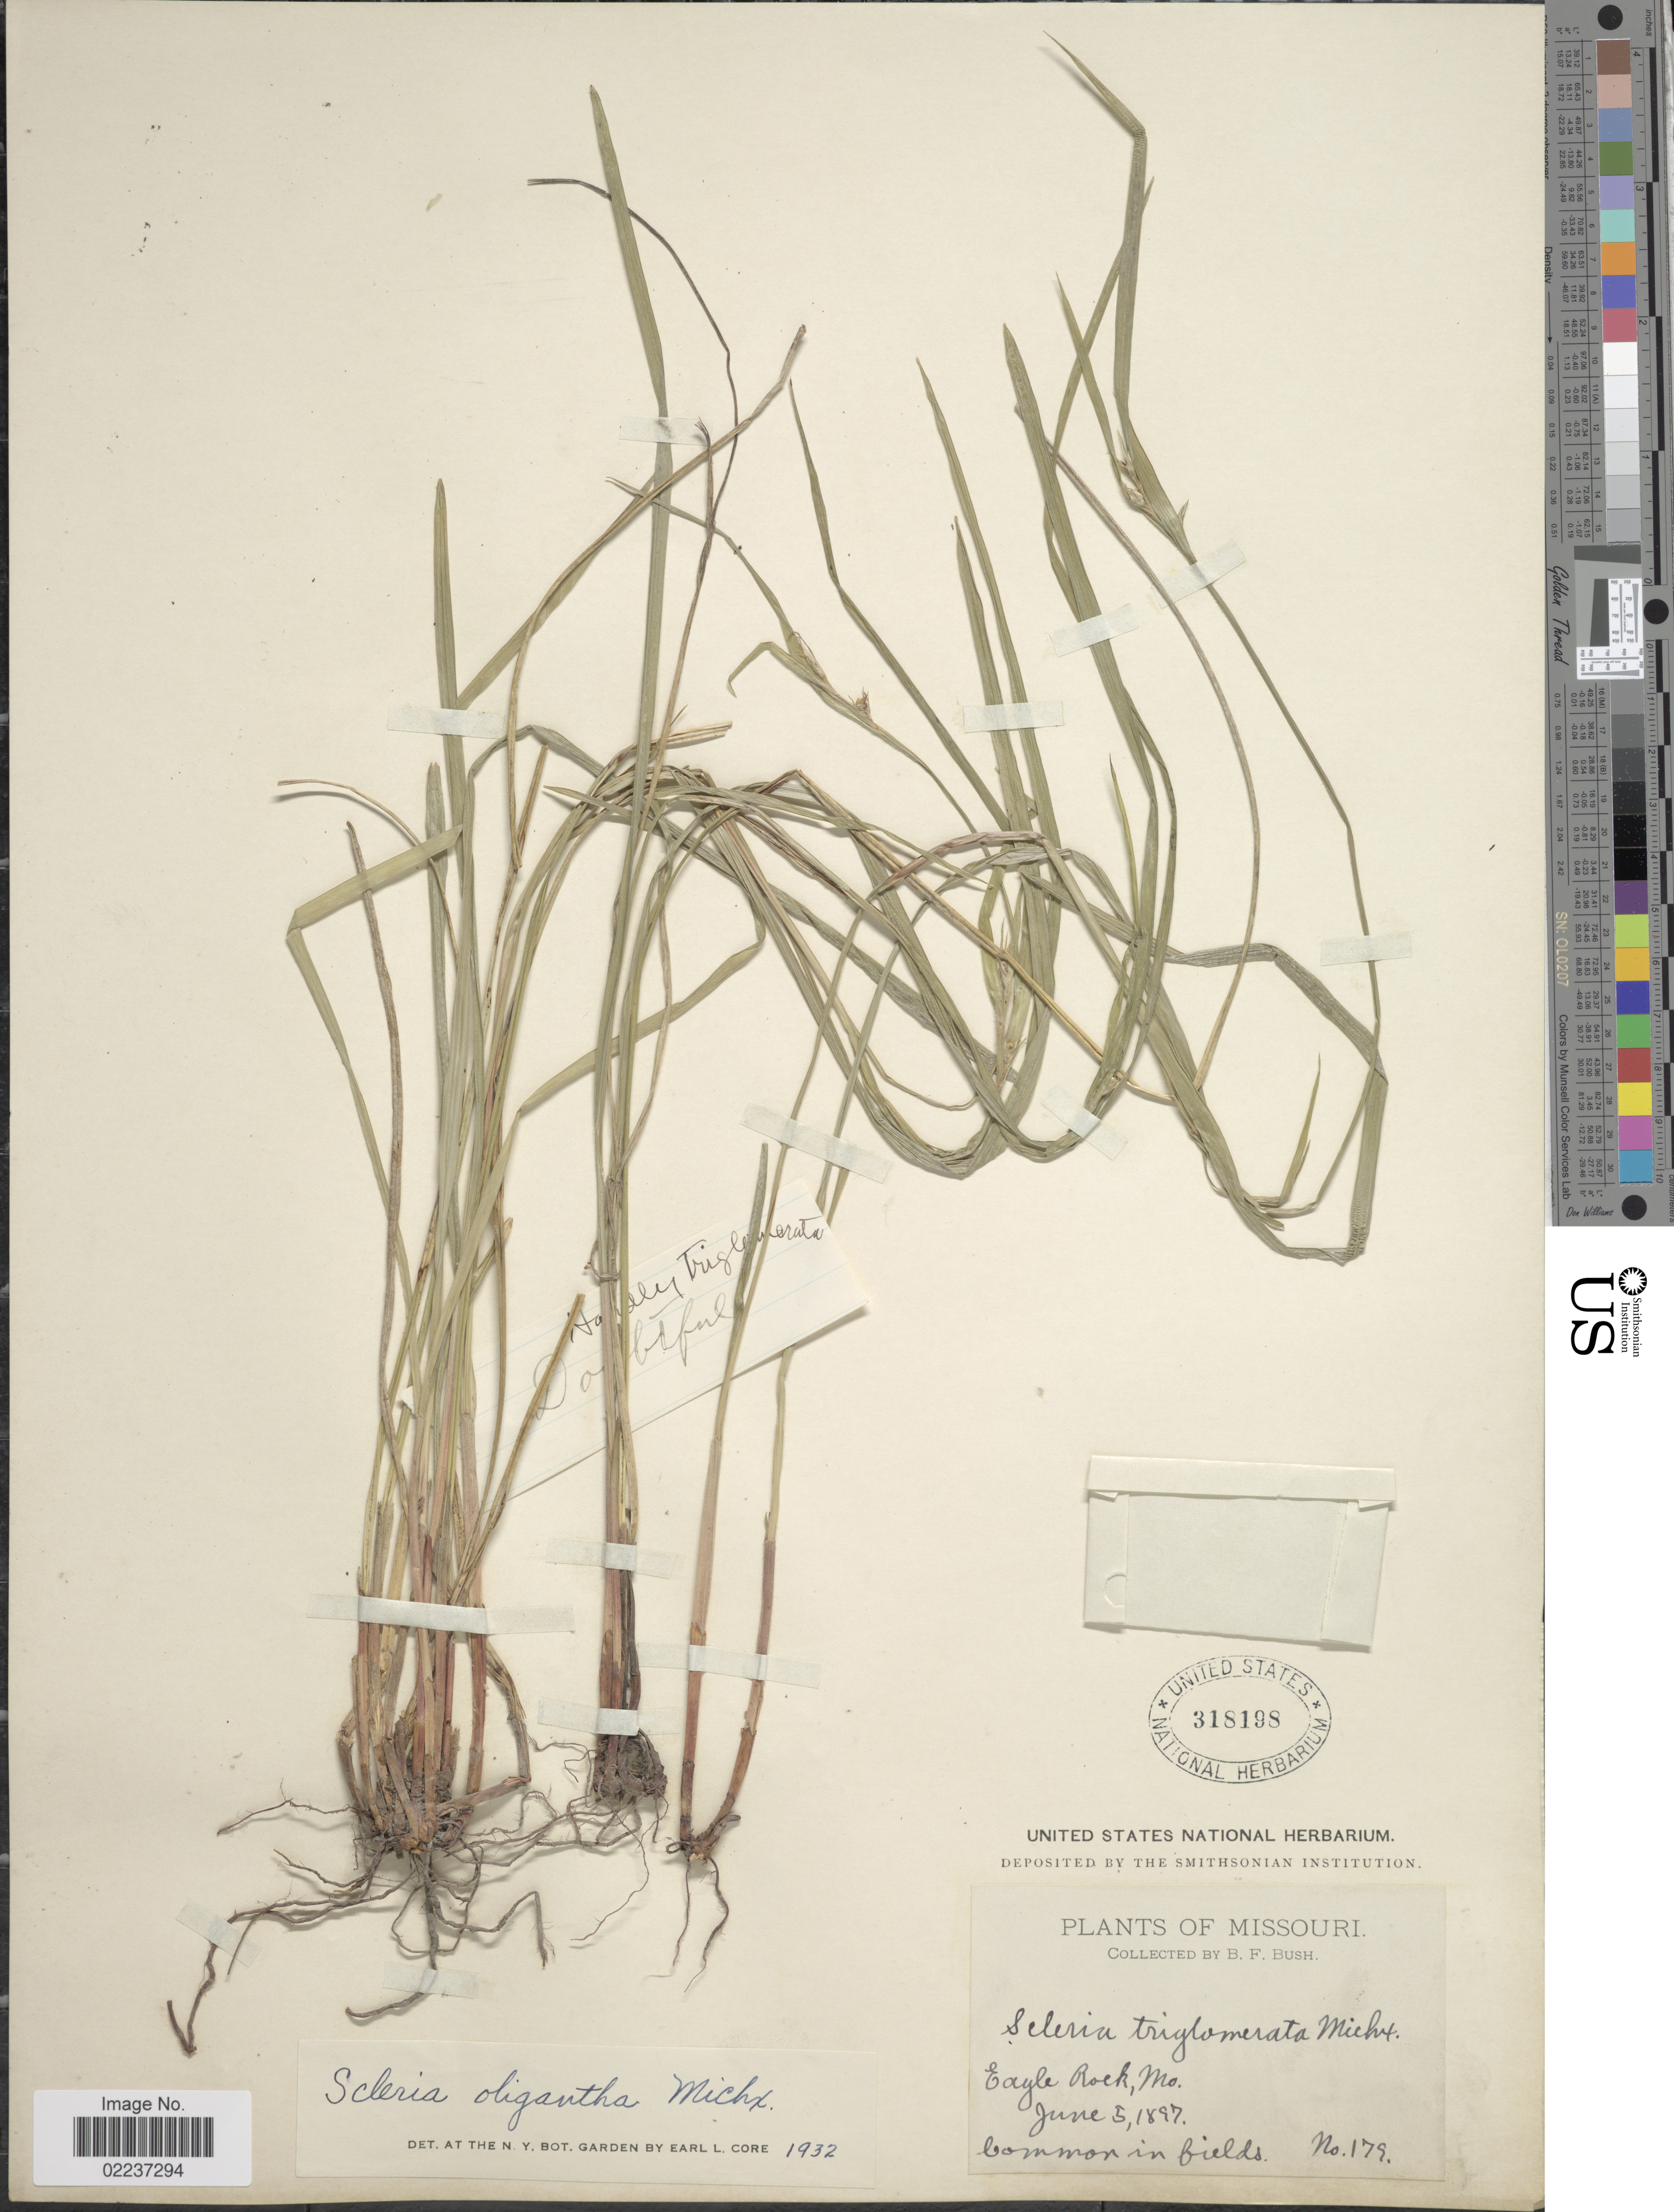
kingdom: Plantae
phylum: Tracheophyta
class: Liliopsida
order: Poales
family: Cyperaceae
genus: Scleria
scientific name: Scleria oligantha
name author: Michx.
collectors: B. F. Bush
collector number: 179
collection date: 1897-06-05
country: United States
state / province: Missouri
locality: Eagle Rock, Mo.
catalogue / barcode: US 318198